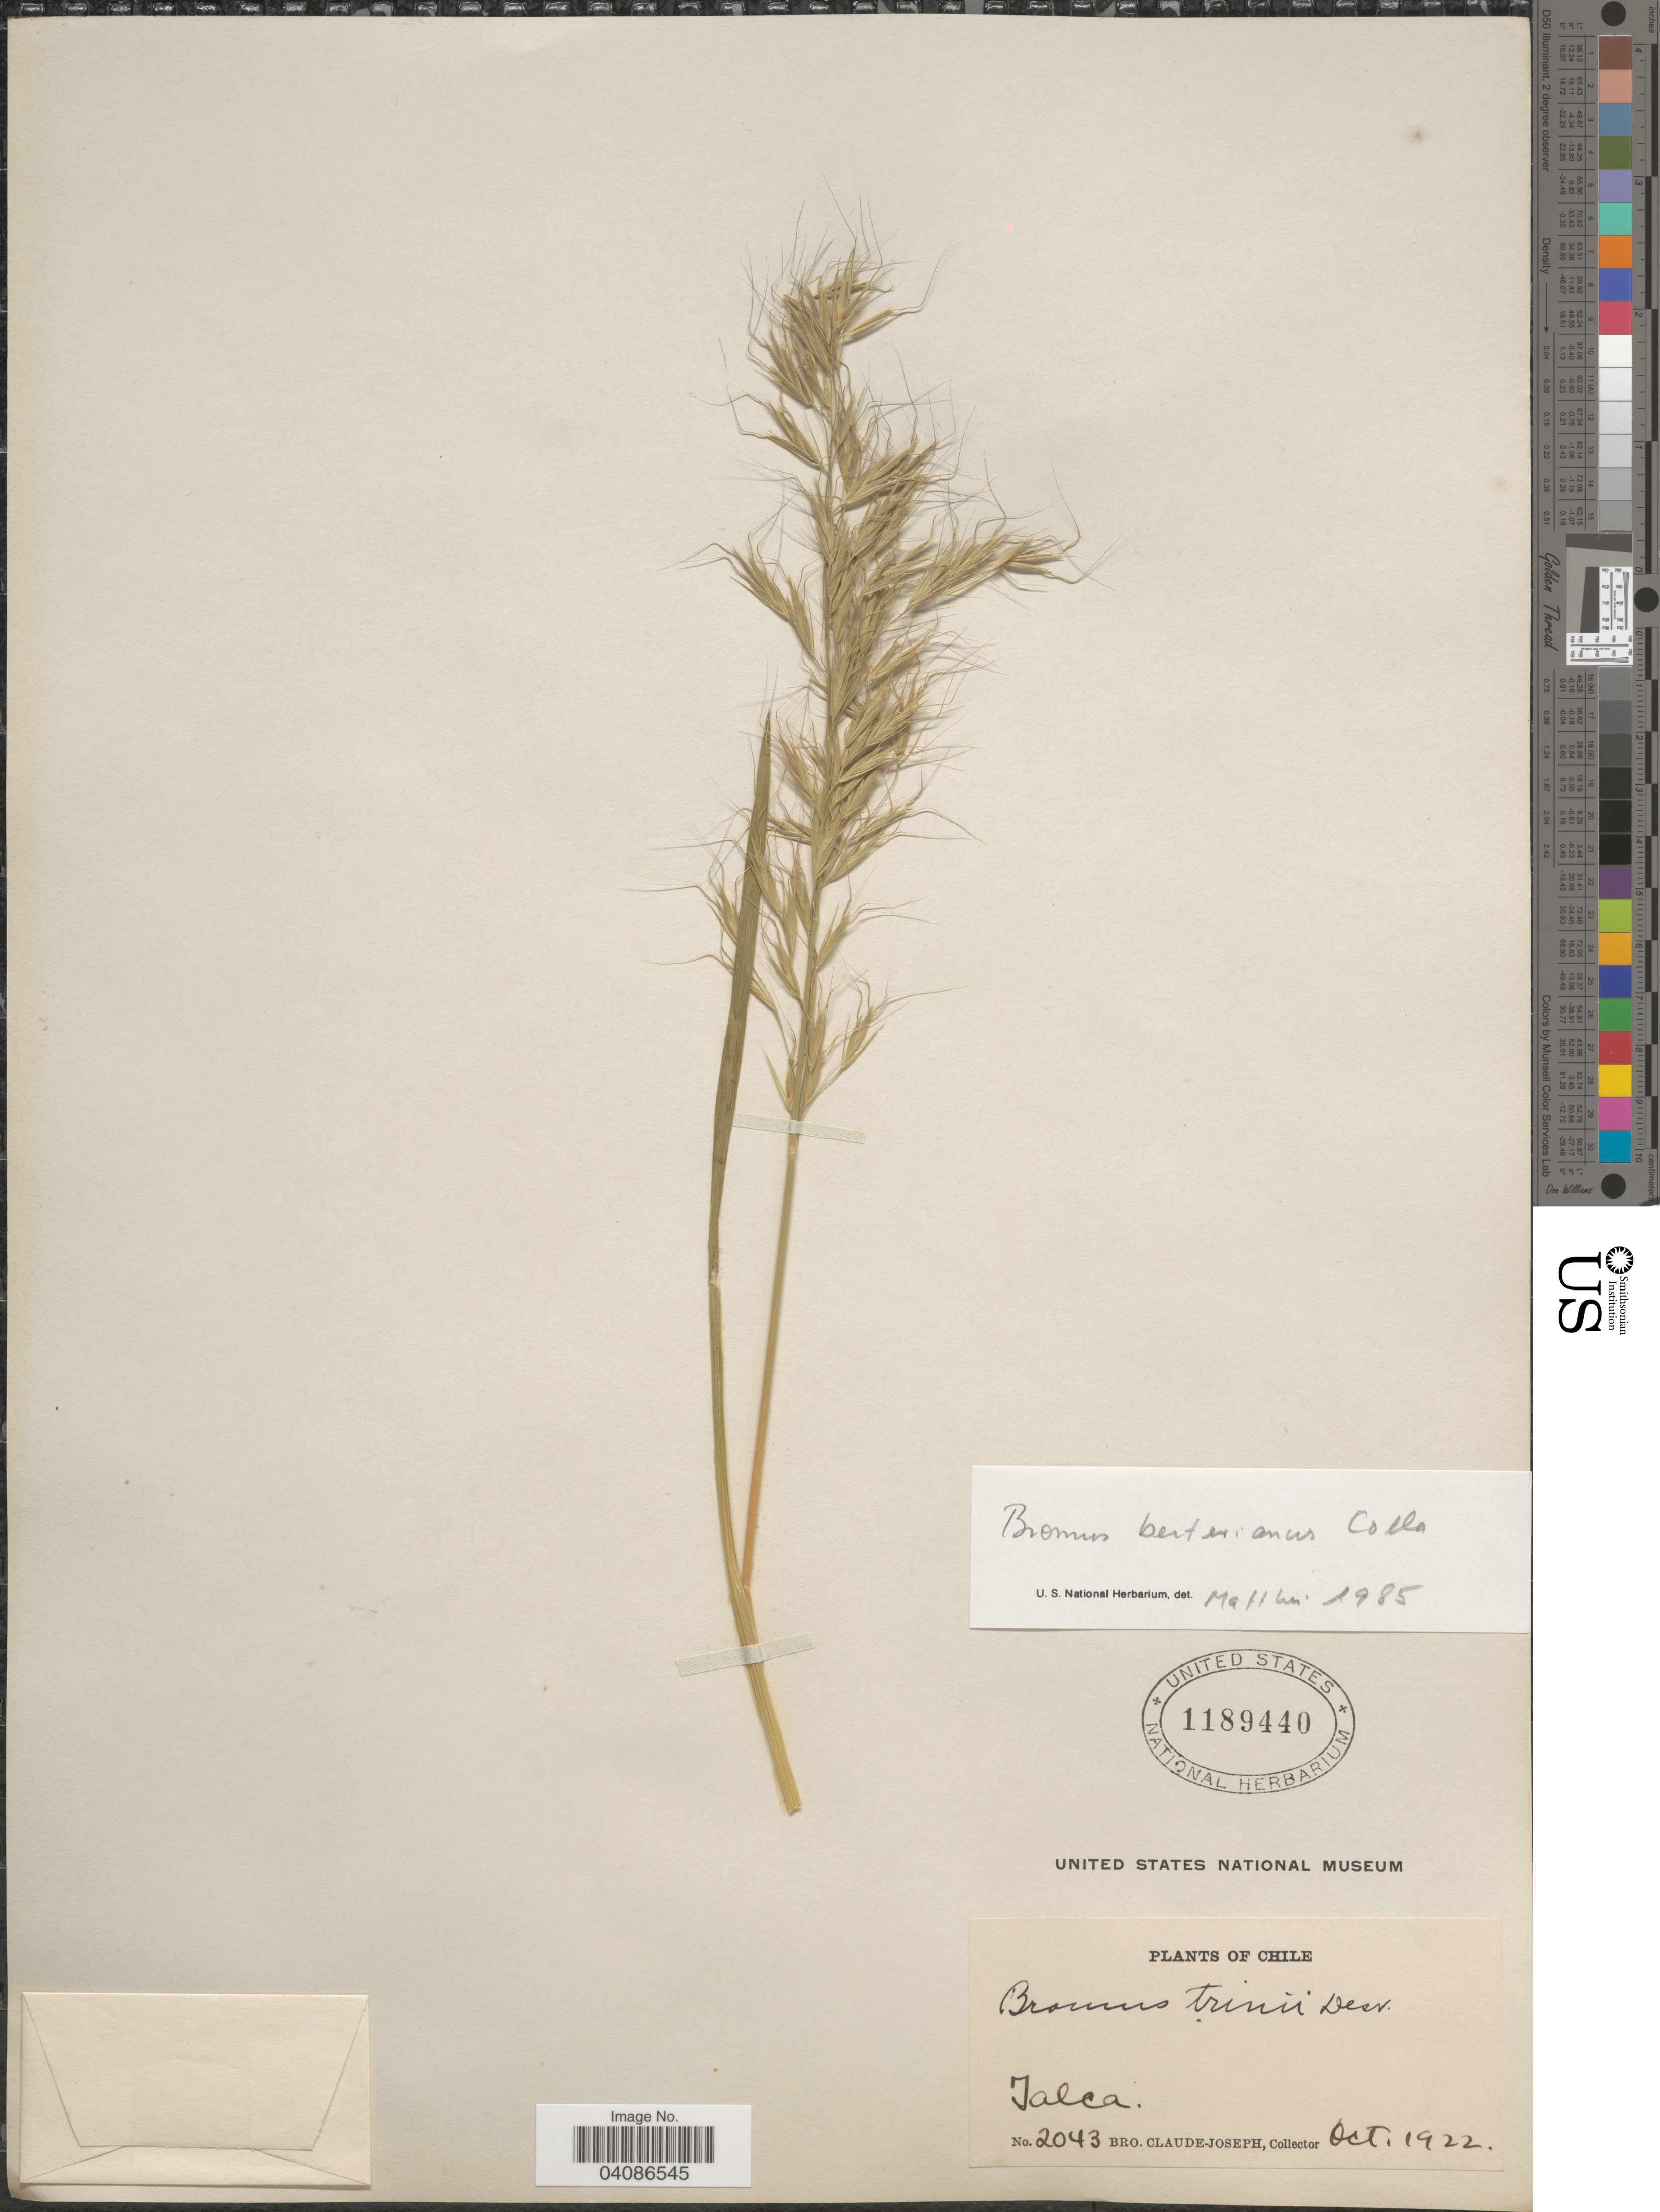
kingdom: Plantae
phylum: Tracheophyta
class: Liliopsida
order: Poales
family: Poaceae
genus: Bromus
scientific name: Bromus berteroanus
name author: Colla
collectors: Bro. Claude-Joseph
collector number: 2043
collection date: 1922-10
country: Chile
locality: Talca.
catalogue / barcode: US 1189440